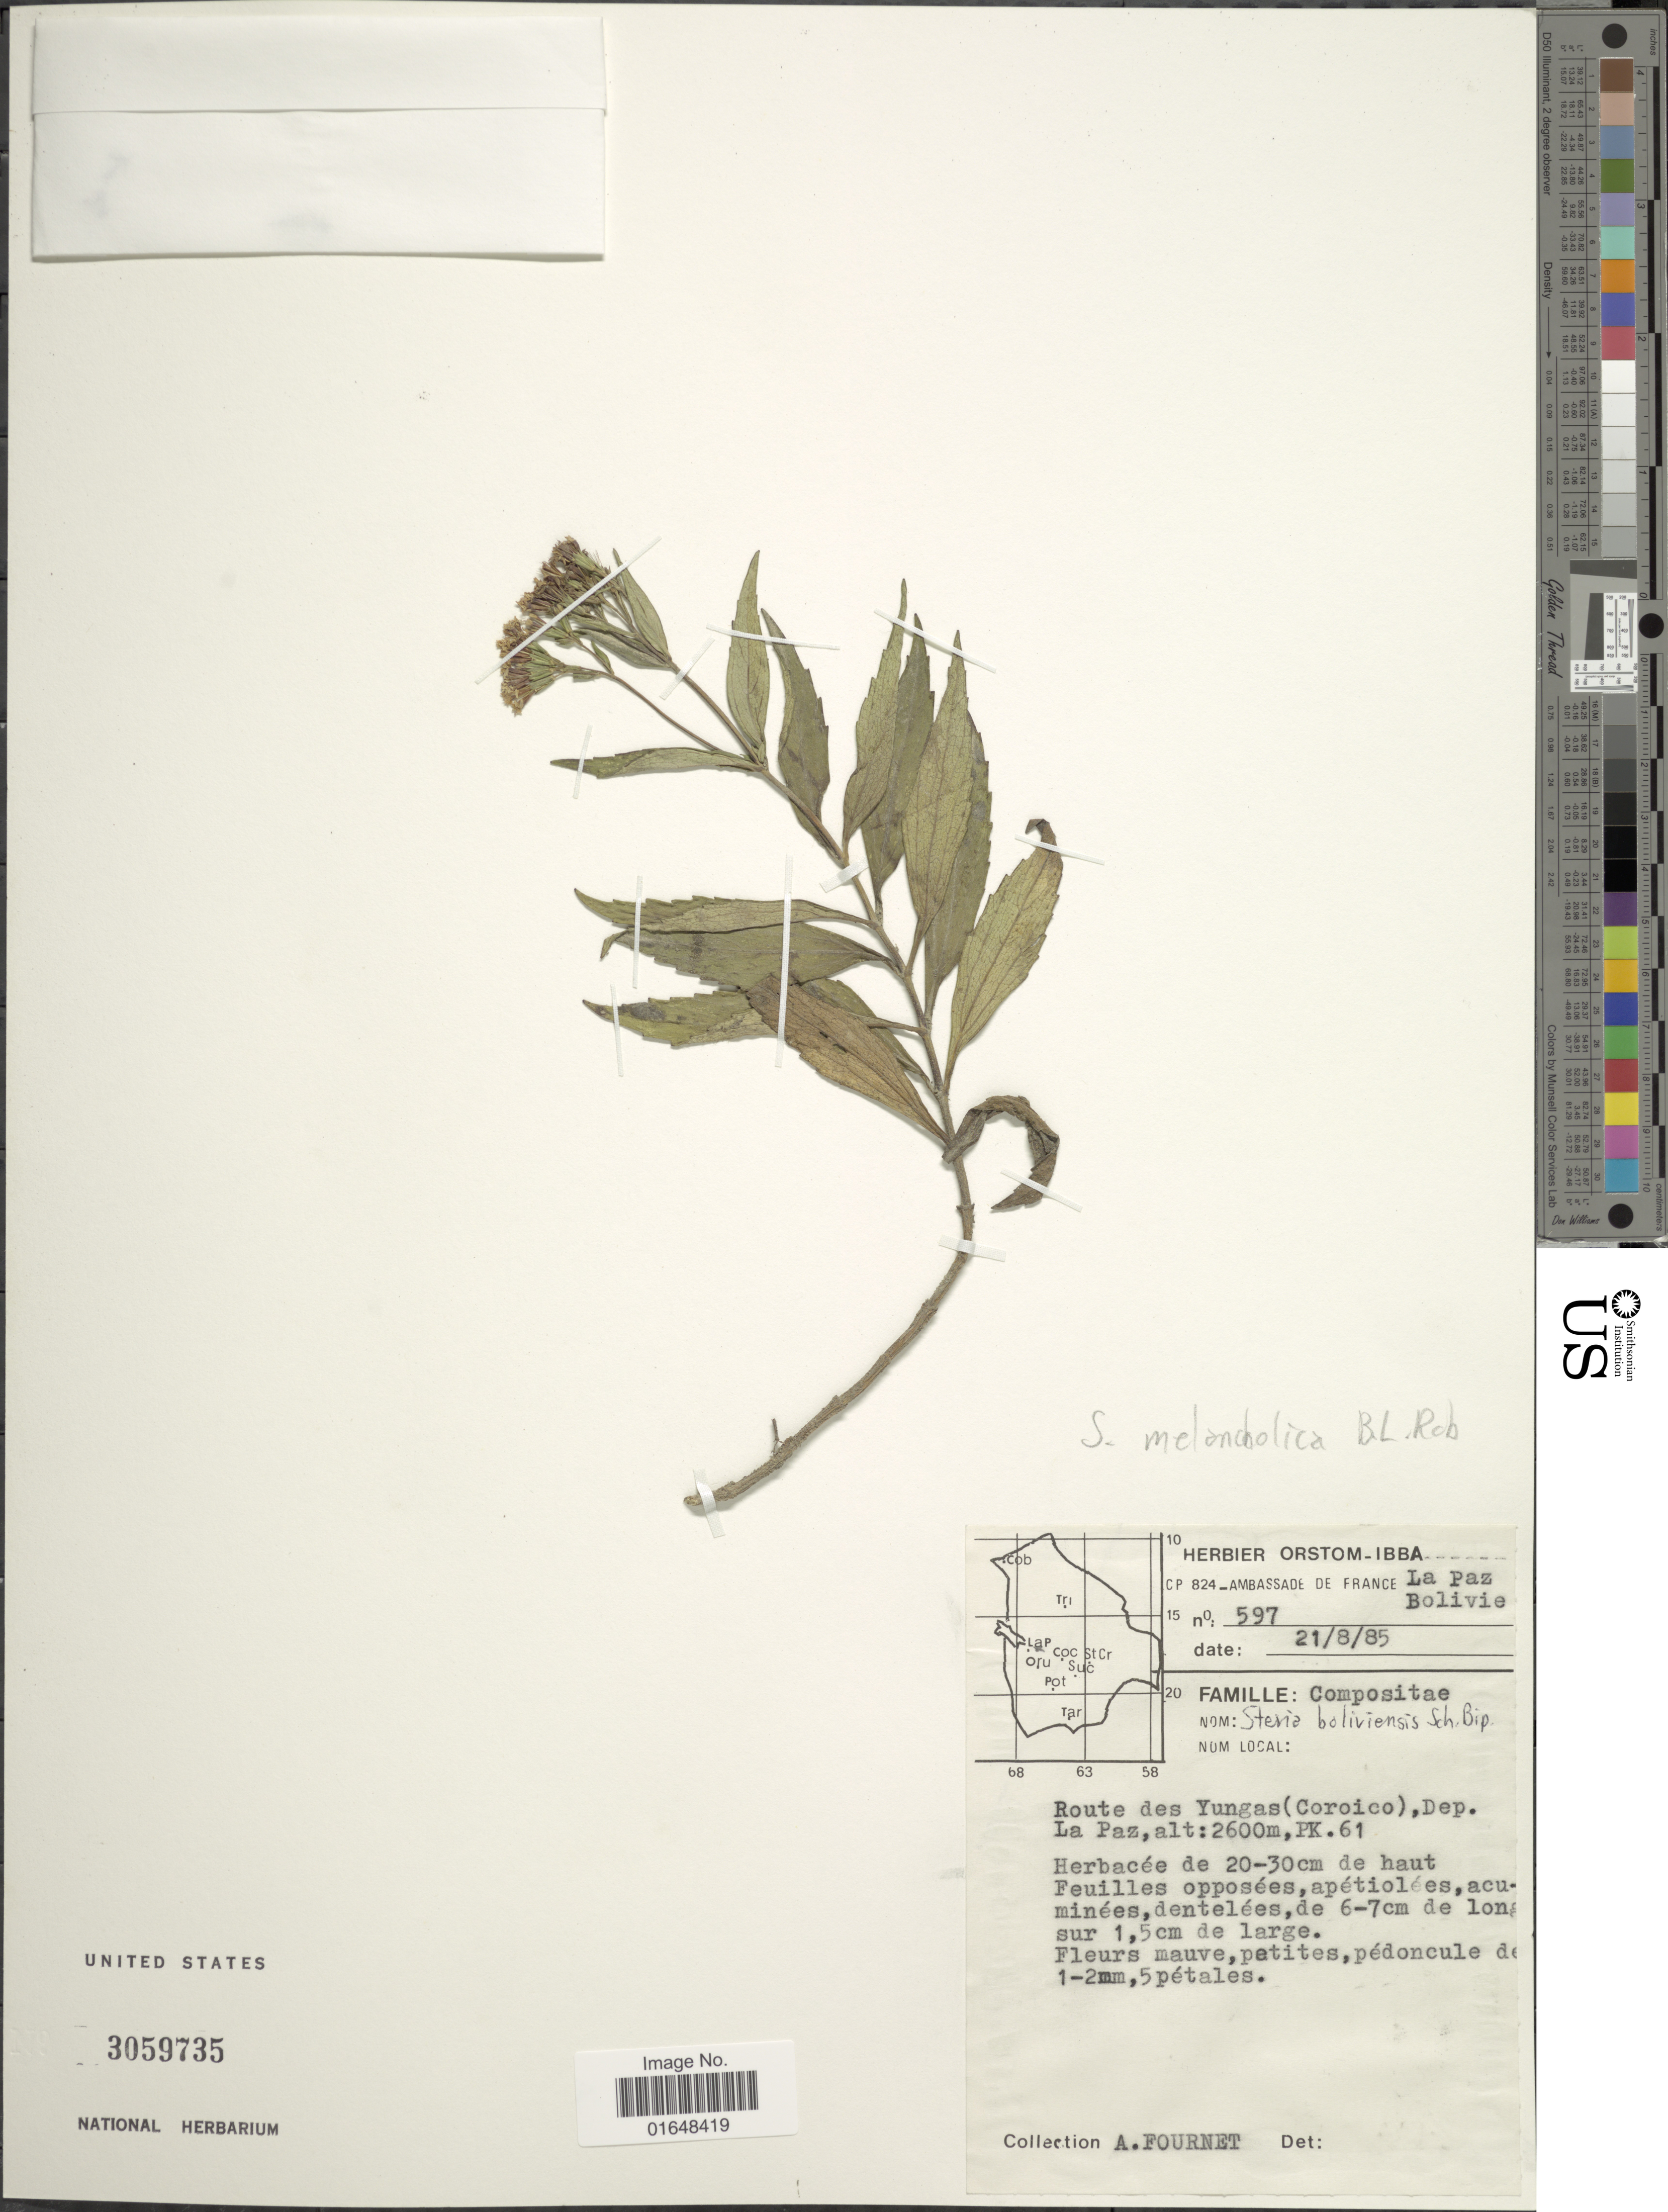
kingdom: Plantae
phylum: Tracheophyta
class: Magnoliopsida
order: Asterales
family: Asteraceae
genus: Stevia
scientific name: Stevia melancholica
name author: B.L. Rob.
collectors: A. Fournet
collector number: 597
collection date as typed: Transcribed d/m/y: 21/8/85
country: Bolivia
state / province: La Paz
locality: Route des Yungas (Coroico), Dep. La Paz, provincia Nor Yungas, pasando Chuspipata, hacia Coroico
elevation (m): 2600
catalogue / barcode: US 3059735